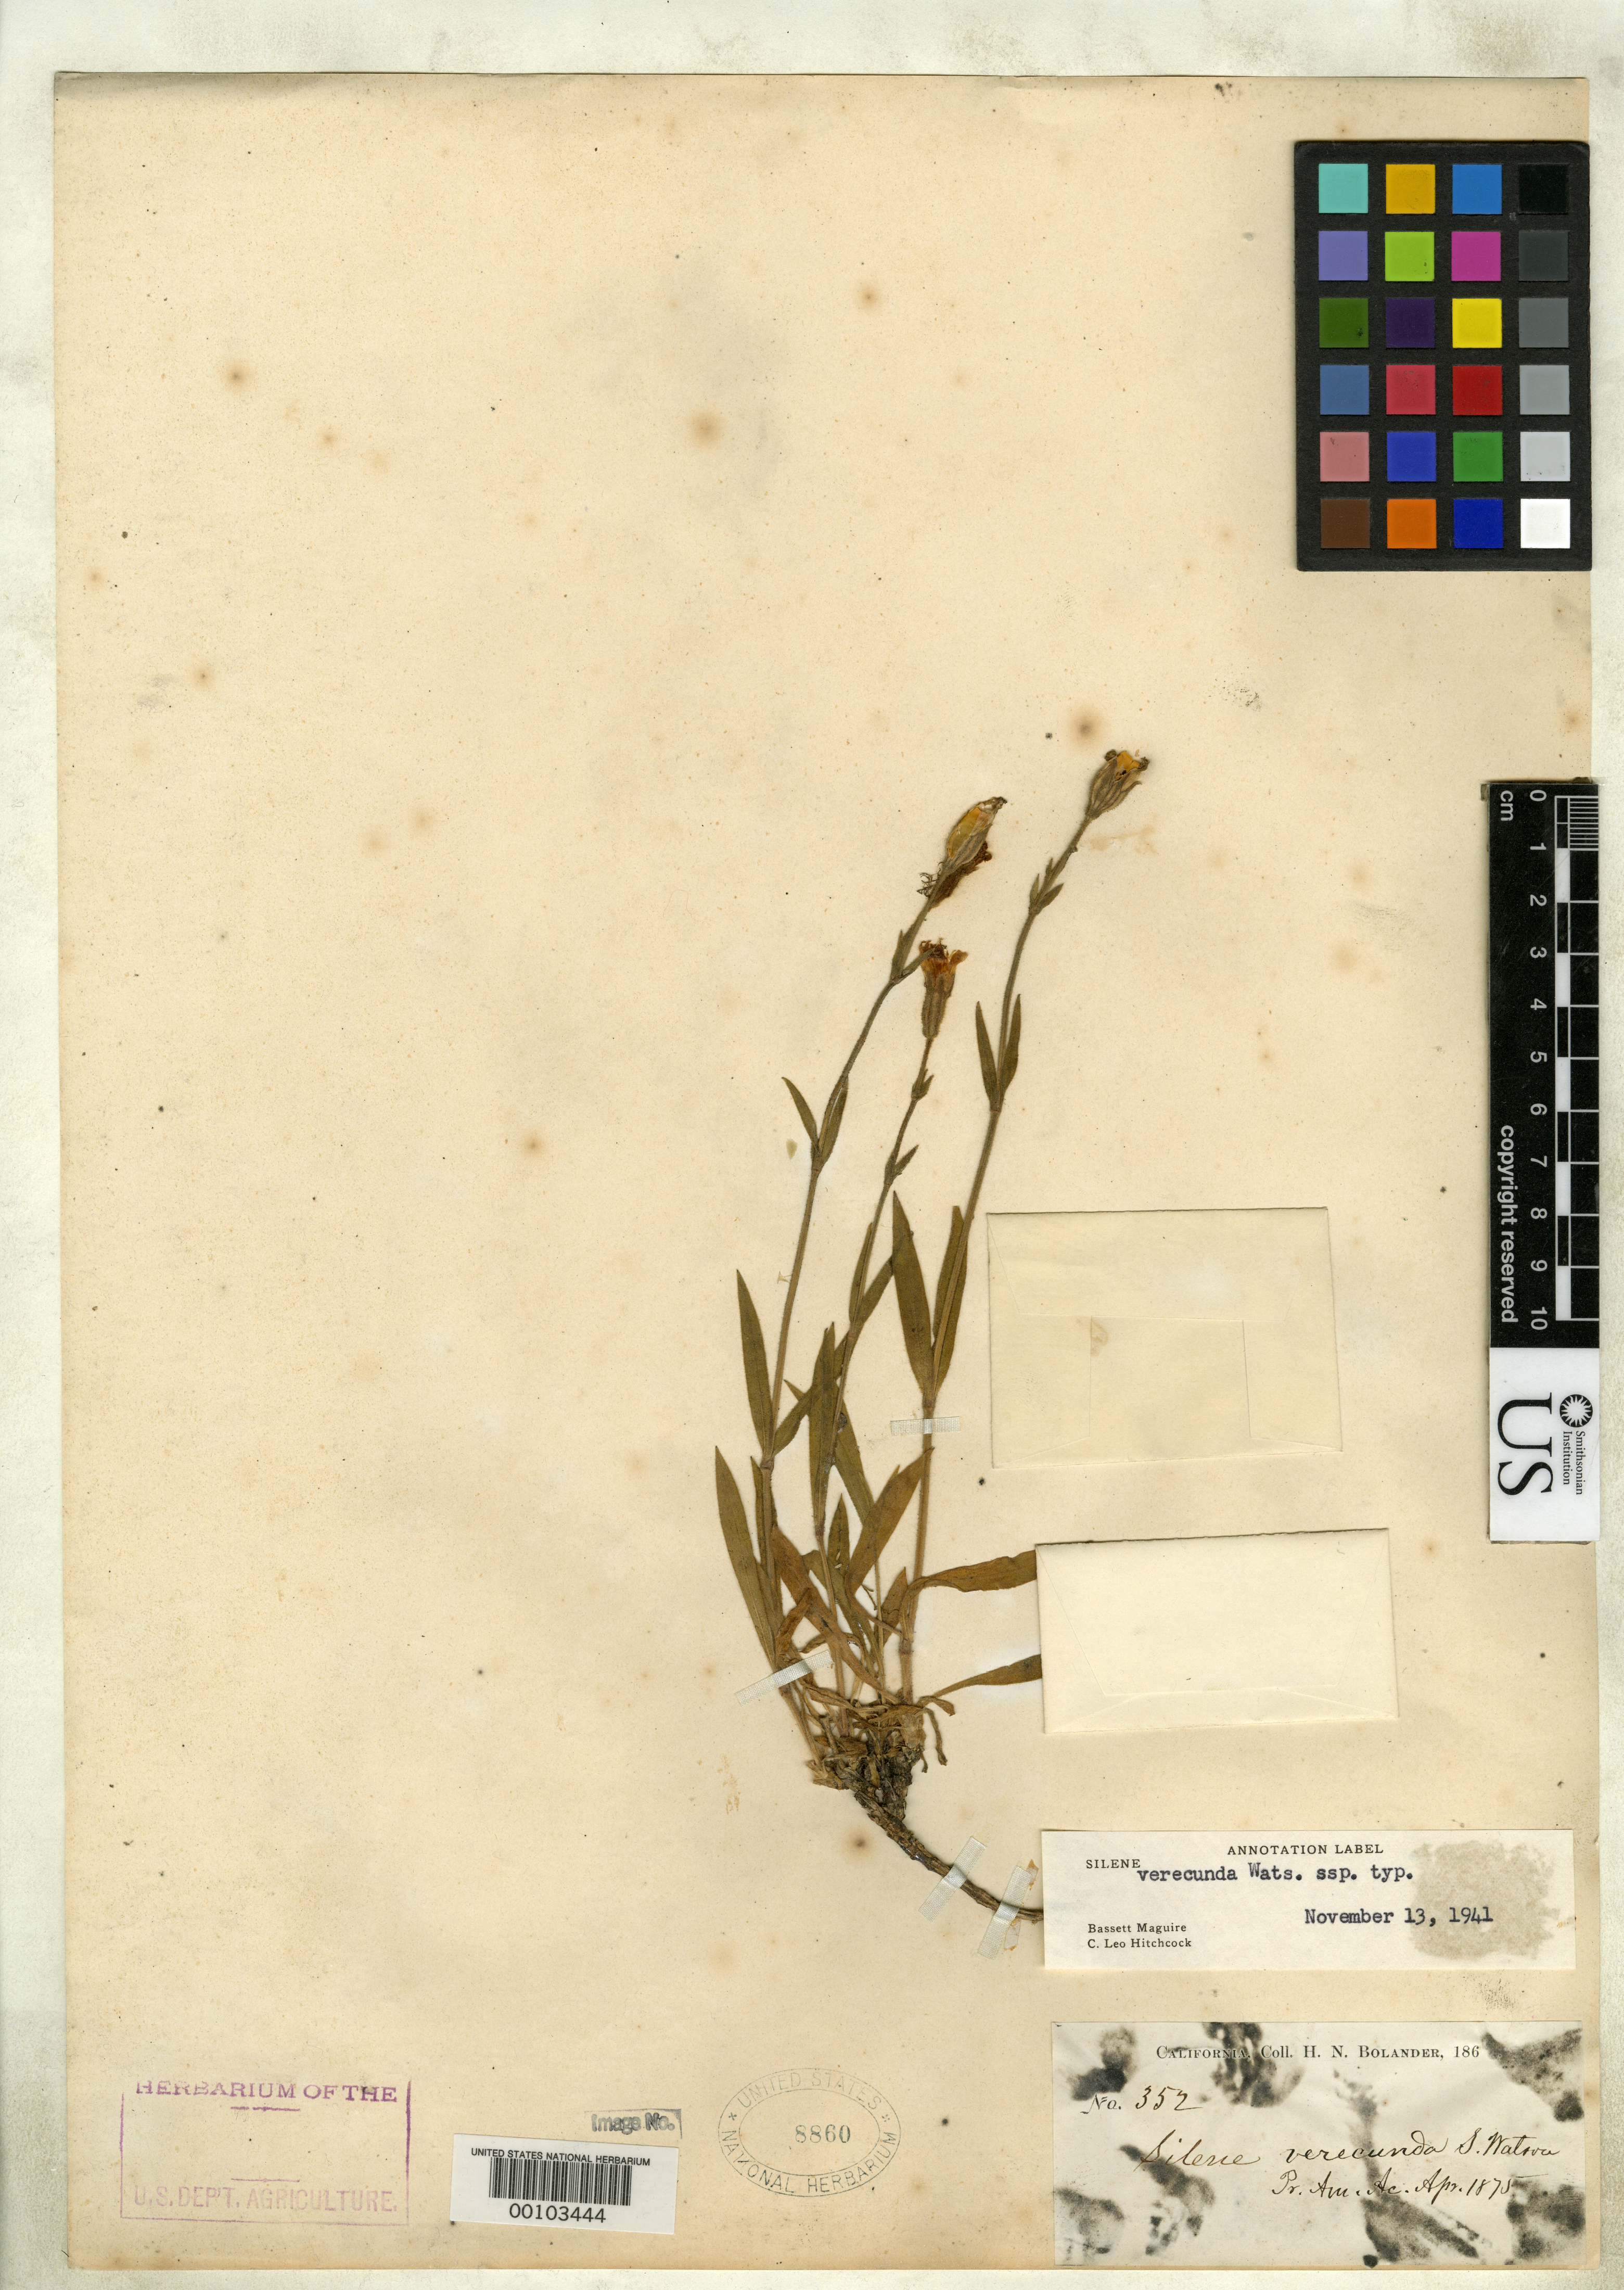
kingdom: Plantae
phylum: Tracheophyta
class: Magnoliopsida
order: Caryophyllales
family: Caryophyllaceae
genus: Silene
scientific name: Silene verecunda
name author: S. Watson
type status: Type Collection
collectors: H. Bolander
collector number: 352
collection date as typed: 186-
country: United States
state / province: California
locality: Near Mission Dolores.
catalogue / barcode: US 8860